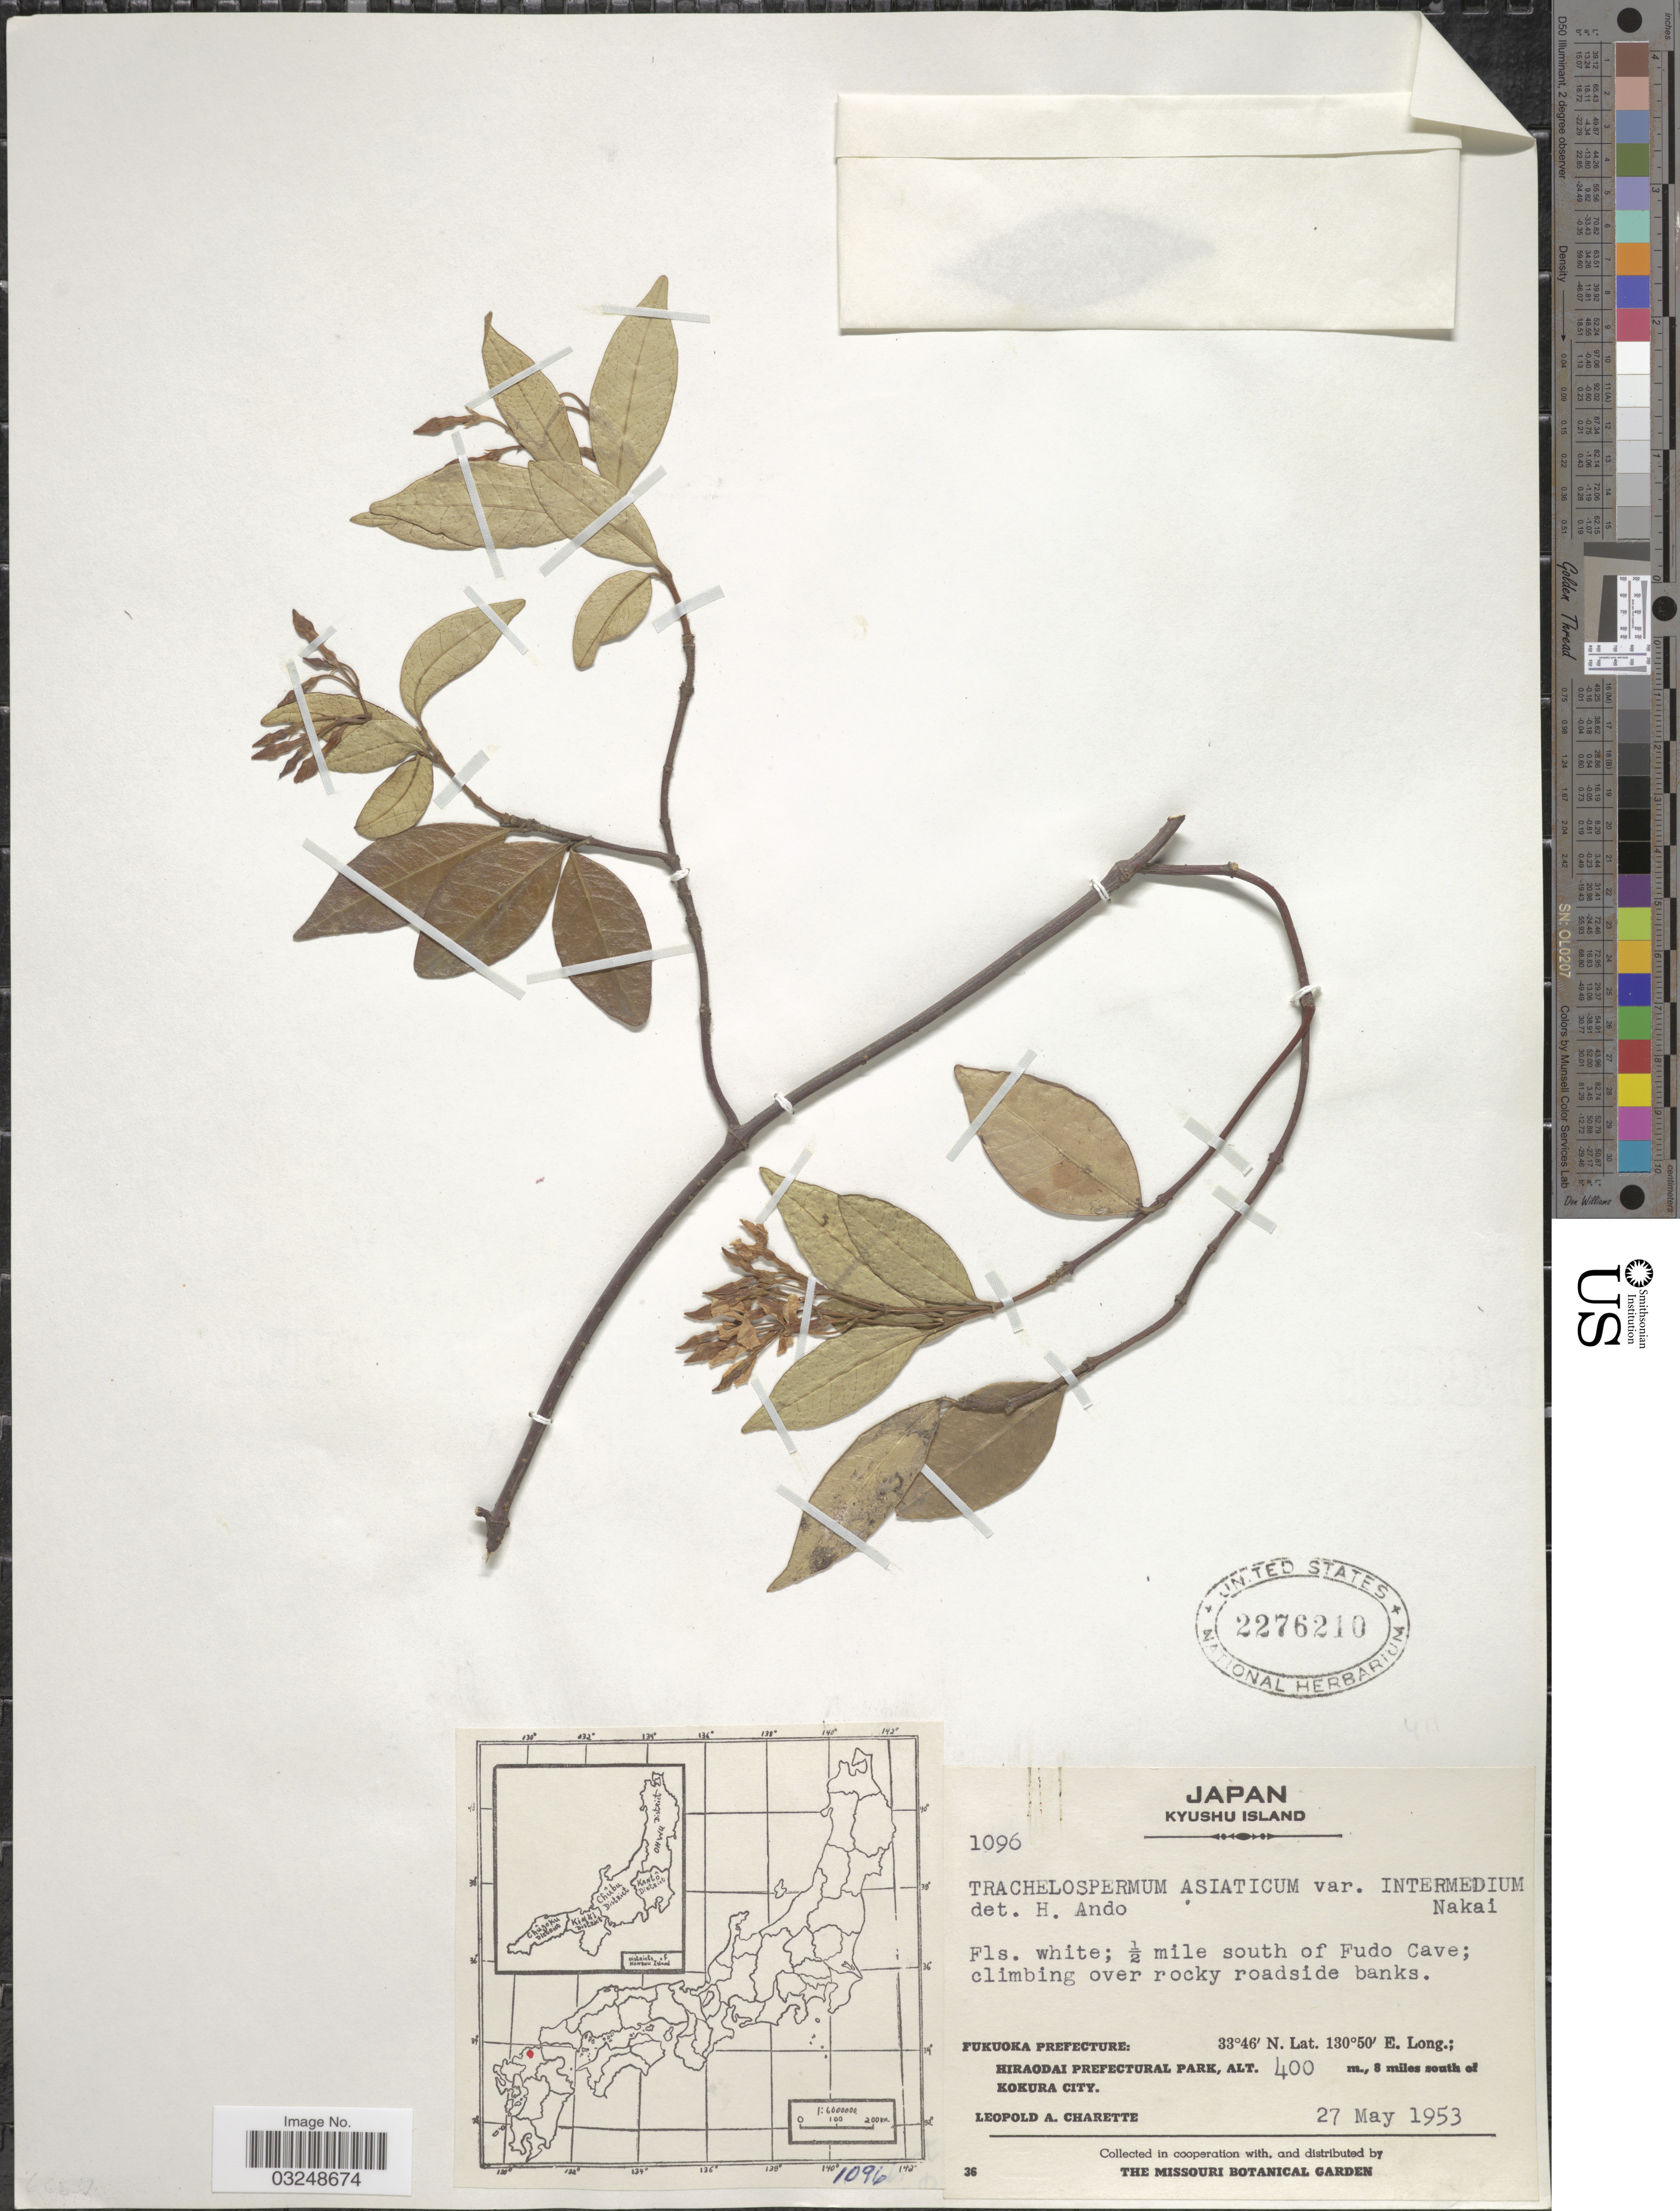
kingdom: Plantae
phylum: Tracheophyta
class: Magnoliopsida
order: Gentianales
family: Apocynaceae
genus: Trachelospermum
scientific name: Trachelospermum asiaticum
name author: (Siebold & Zucc.) Nakai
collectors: L. A. Charette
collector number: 1096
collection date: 1953-05-27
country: Japan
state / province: Hukuoka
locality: Kyushu Island, ½ mile south of Fudo Cave; Fukuoka Prefecture: Hiraodai Prefectural Park, 8 miles south of Kokura City.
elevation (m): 400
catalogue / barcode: US 2276210